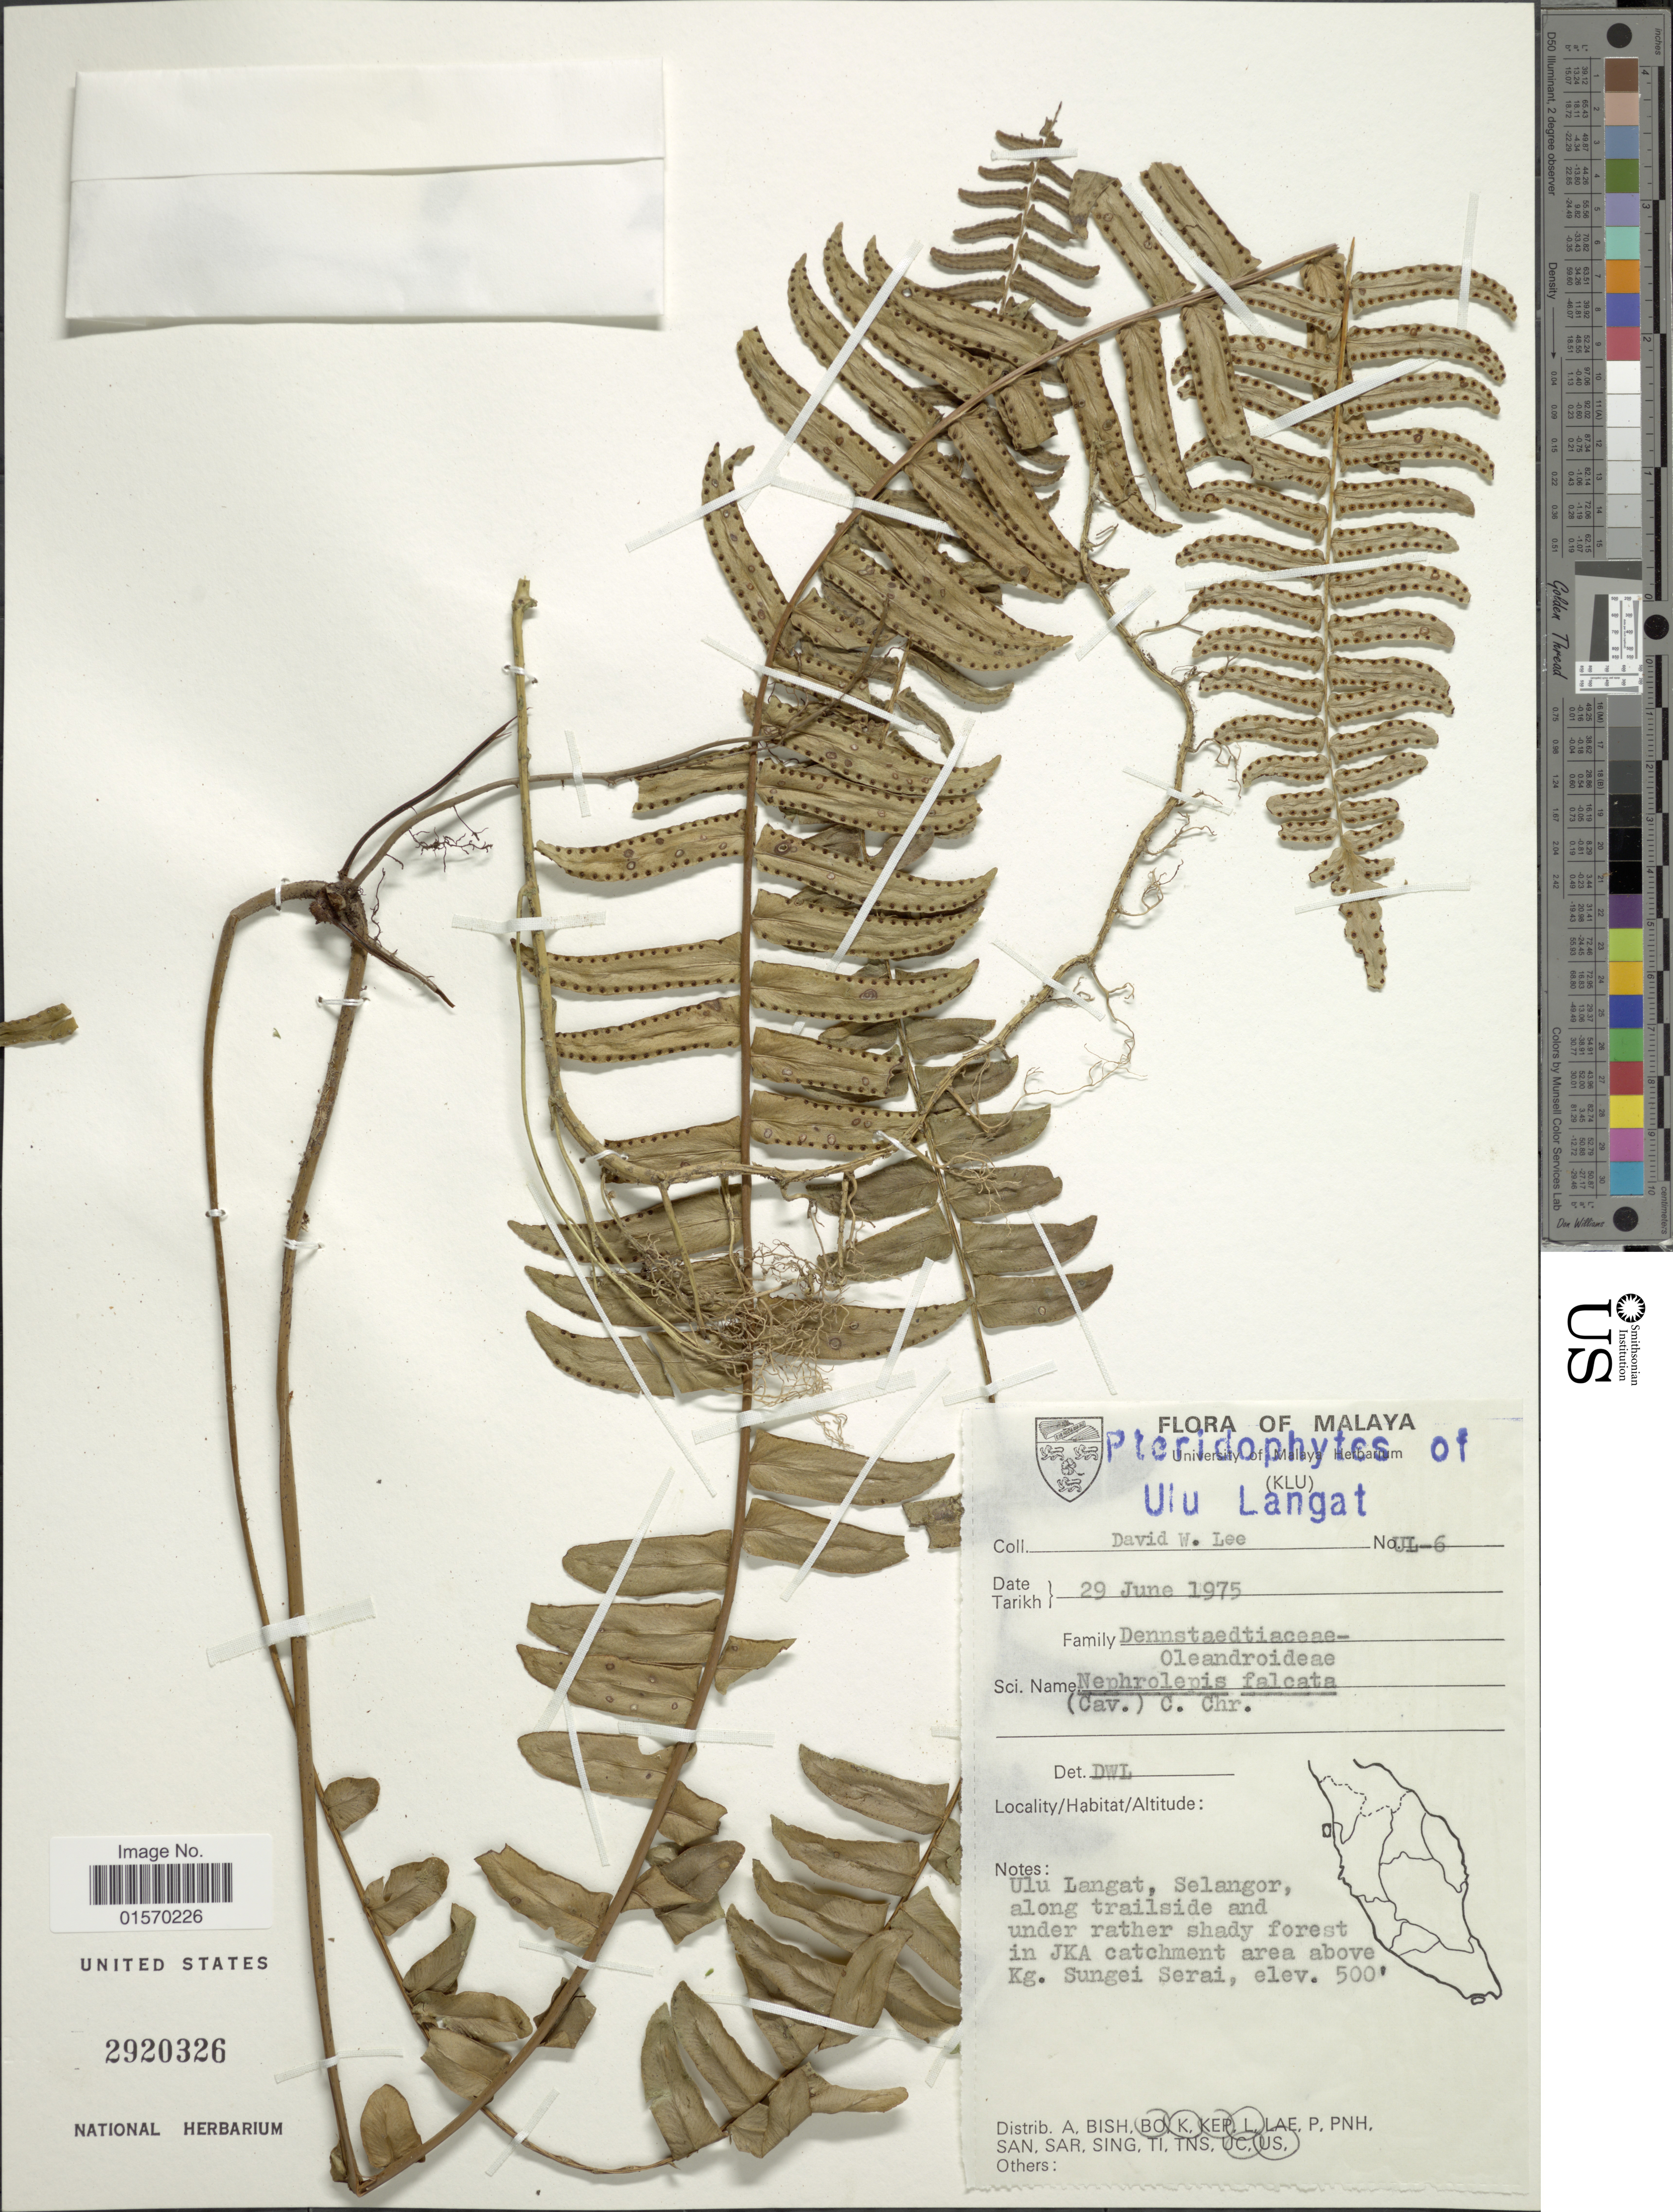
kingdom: Plantae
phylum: Tracheophyta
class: Polypodiopsida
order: Polypodiales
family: Nephrolepidaceae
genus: Nephrolepis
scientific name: Nephrolepis falcata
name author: (Cav.) C. Chr.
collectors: D. Lee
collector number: UL-6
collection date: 1975-06-29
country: Malaysia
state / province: Selangor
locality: Ulu Langat. Along trailside and under rather shady forest in JKA catchment area above Kg. Sungei Serai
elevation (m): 152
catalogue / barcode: US 2920326